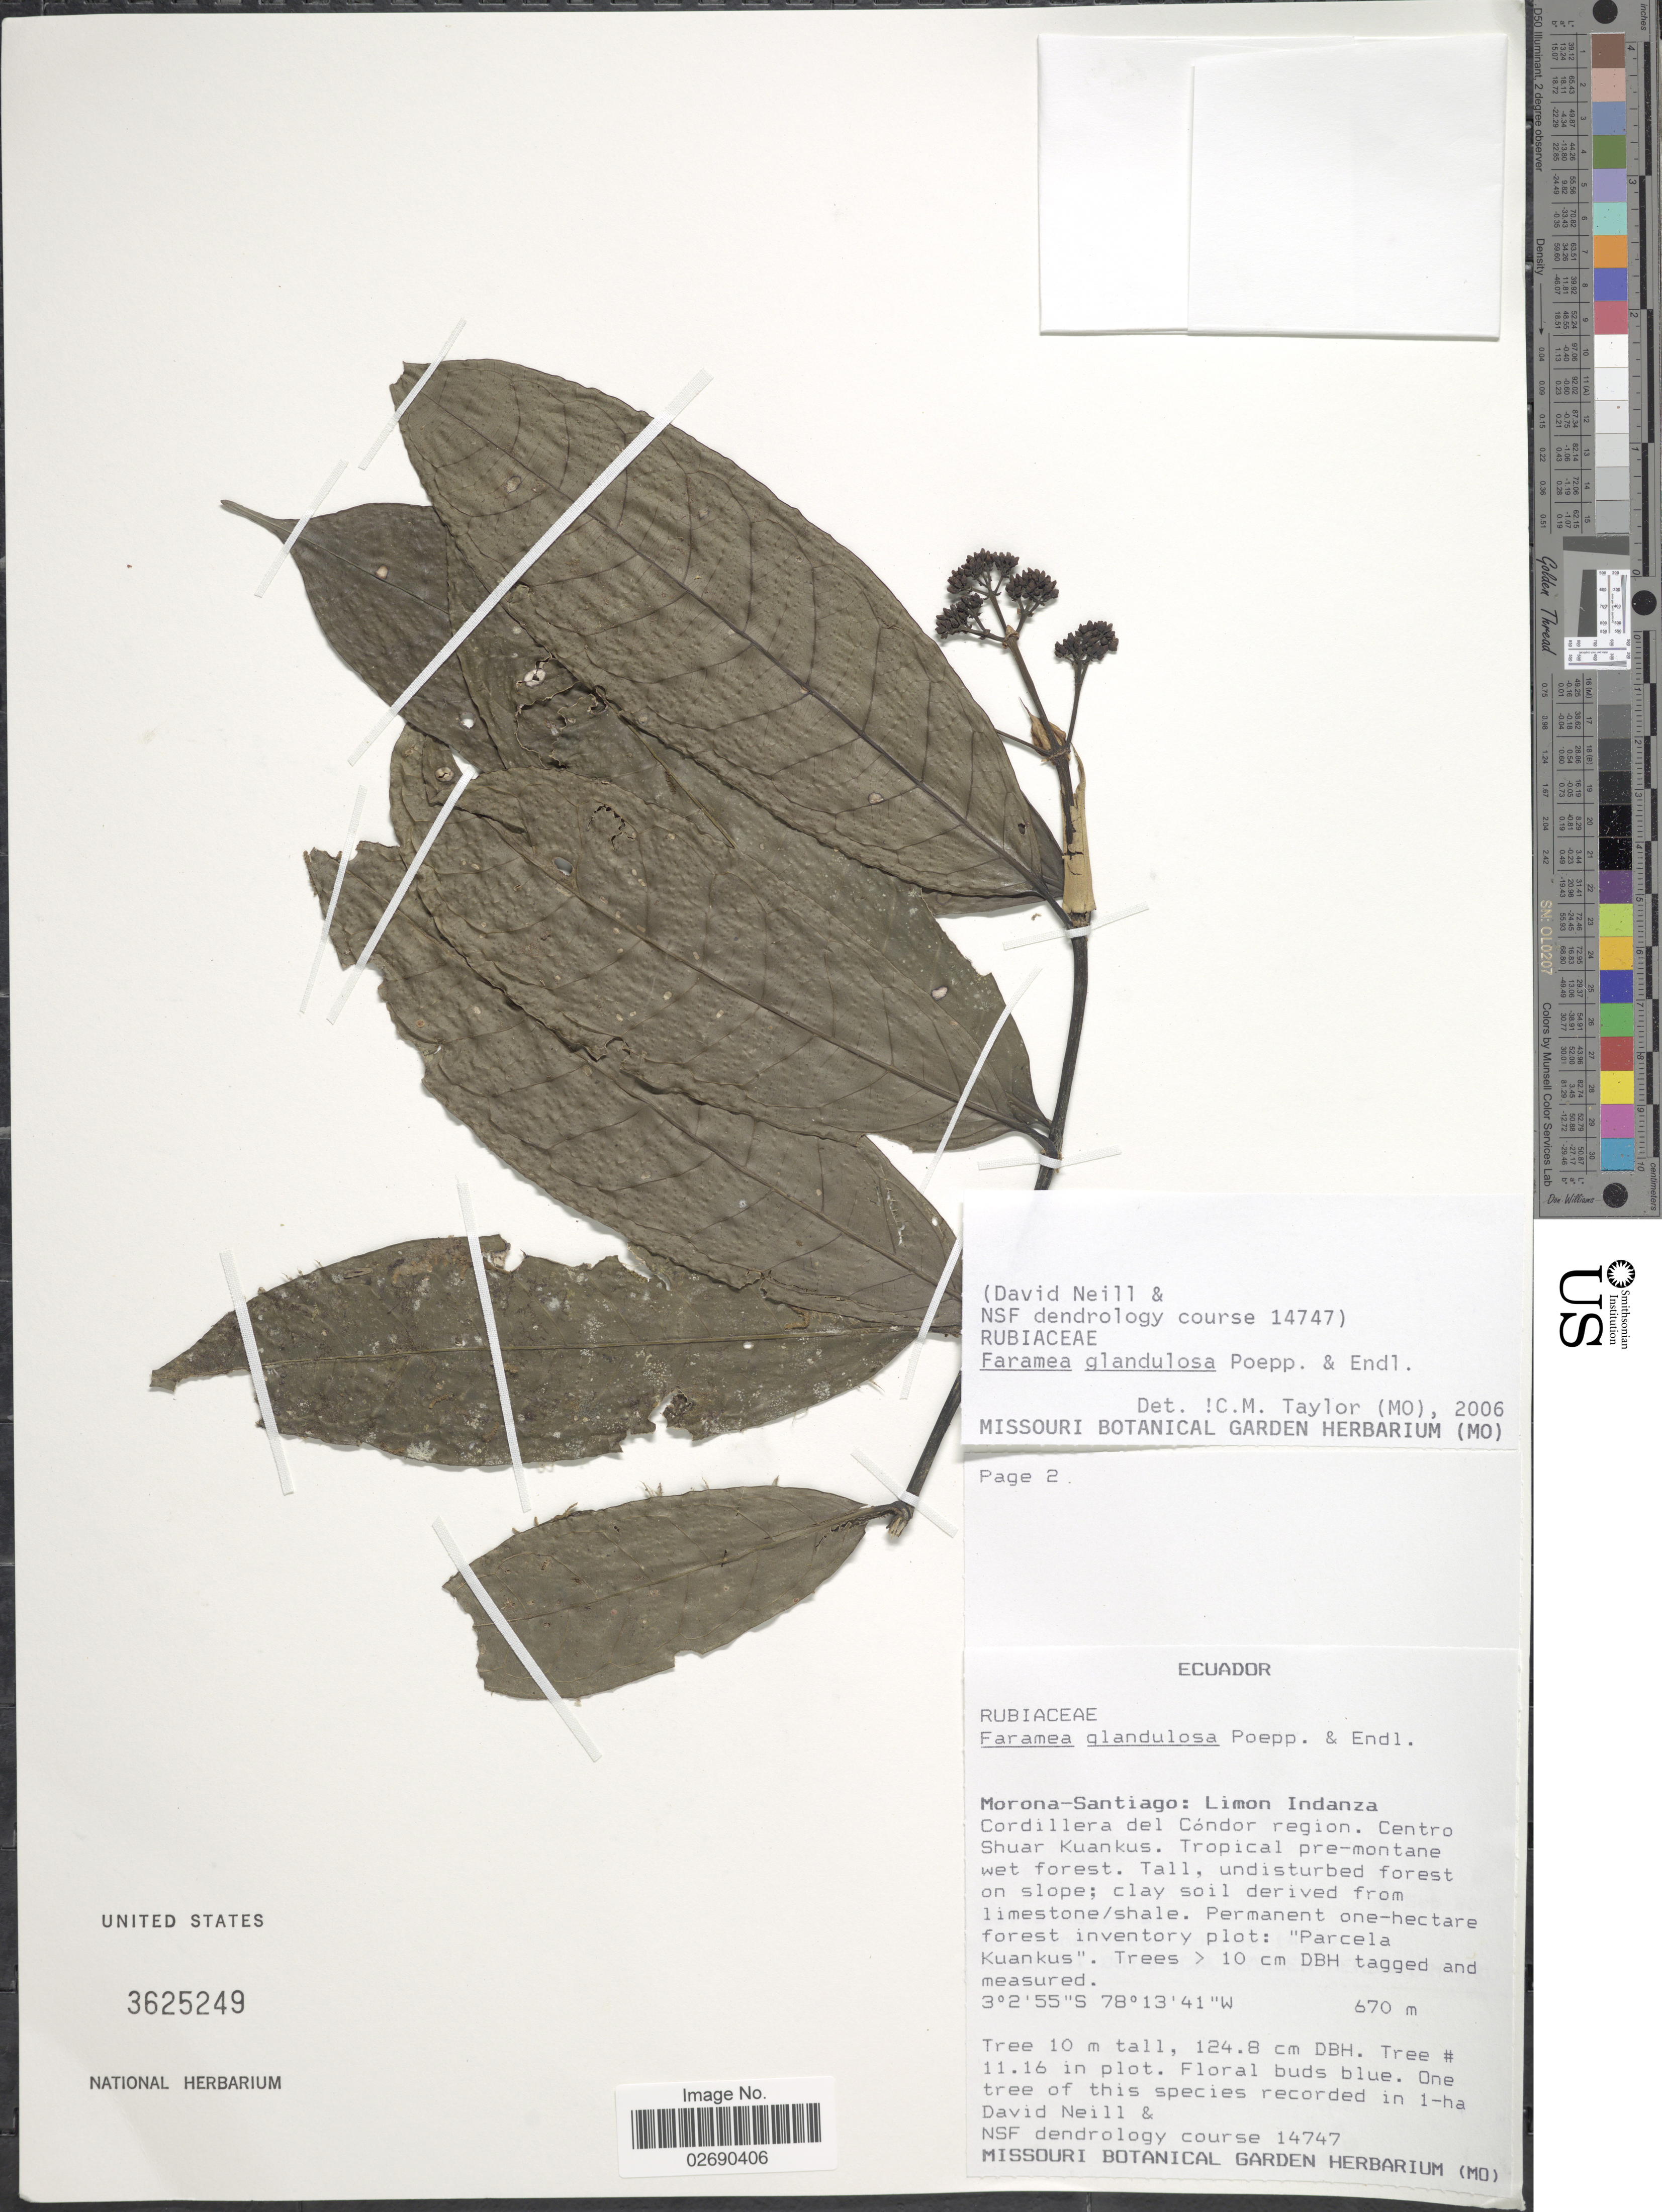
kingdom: Plantae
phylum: Tracheophyta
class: Magnoliopsida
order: Gentianales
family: Rubiaceae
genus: Faramea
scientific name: Faramea glandulosa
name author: Poepp.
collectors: D. Neill & NSF Dendrology Course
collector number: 14747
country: Ecuador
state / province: Morona-Santiago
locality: Limon Indanza. Cordillera del Cóndor region. Centro Shuar Kuankus.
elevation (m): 670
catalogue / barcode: US 3625249